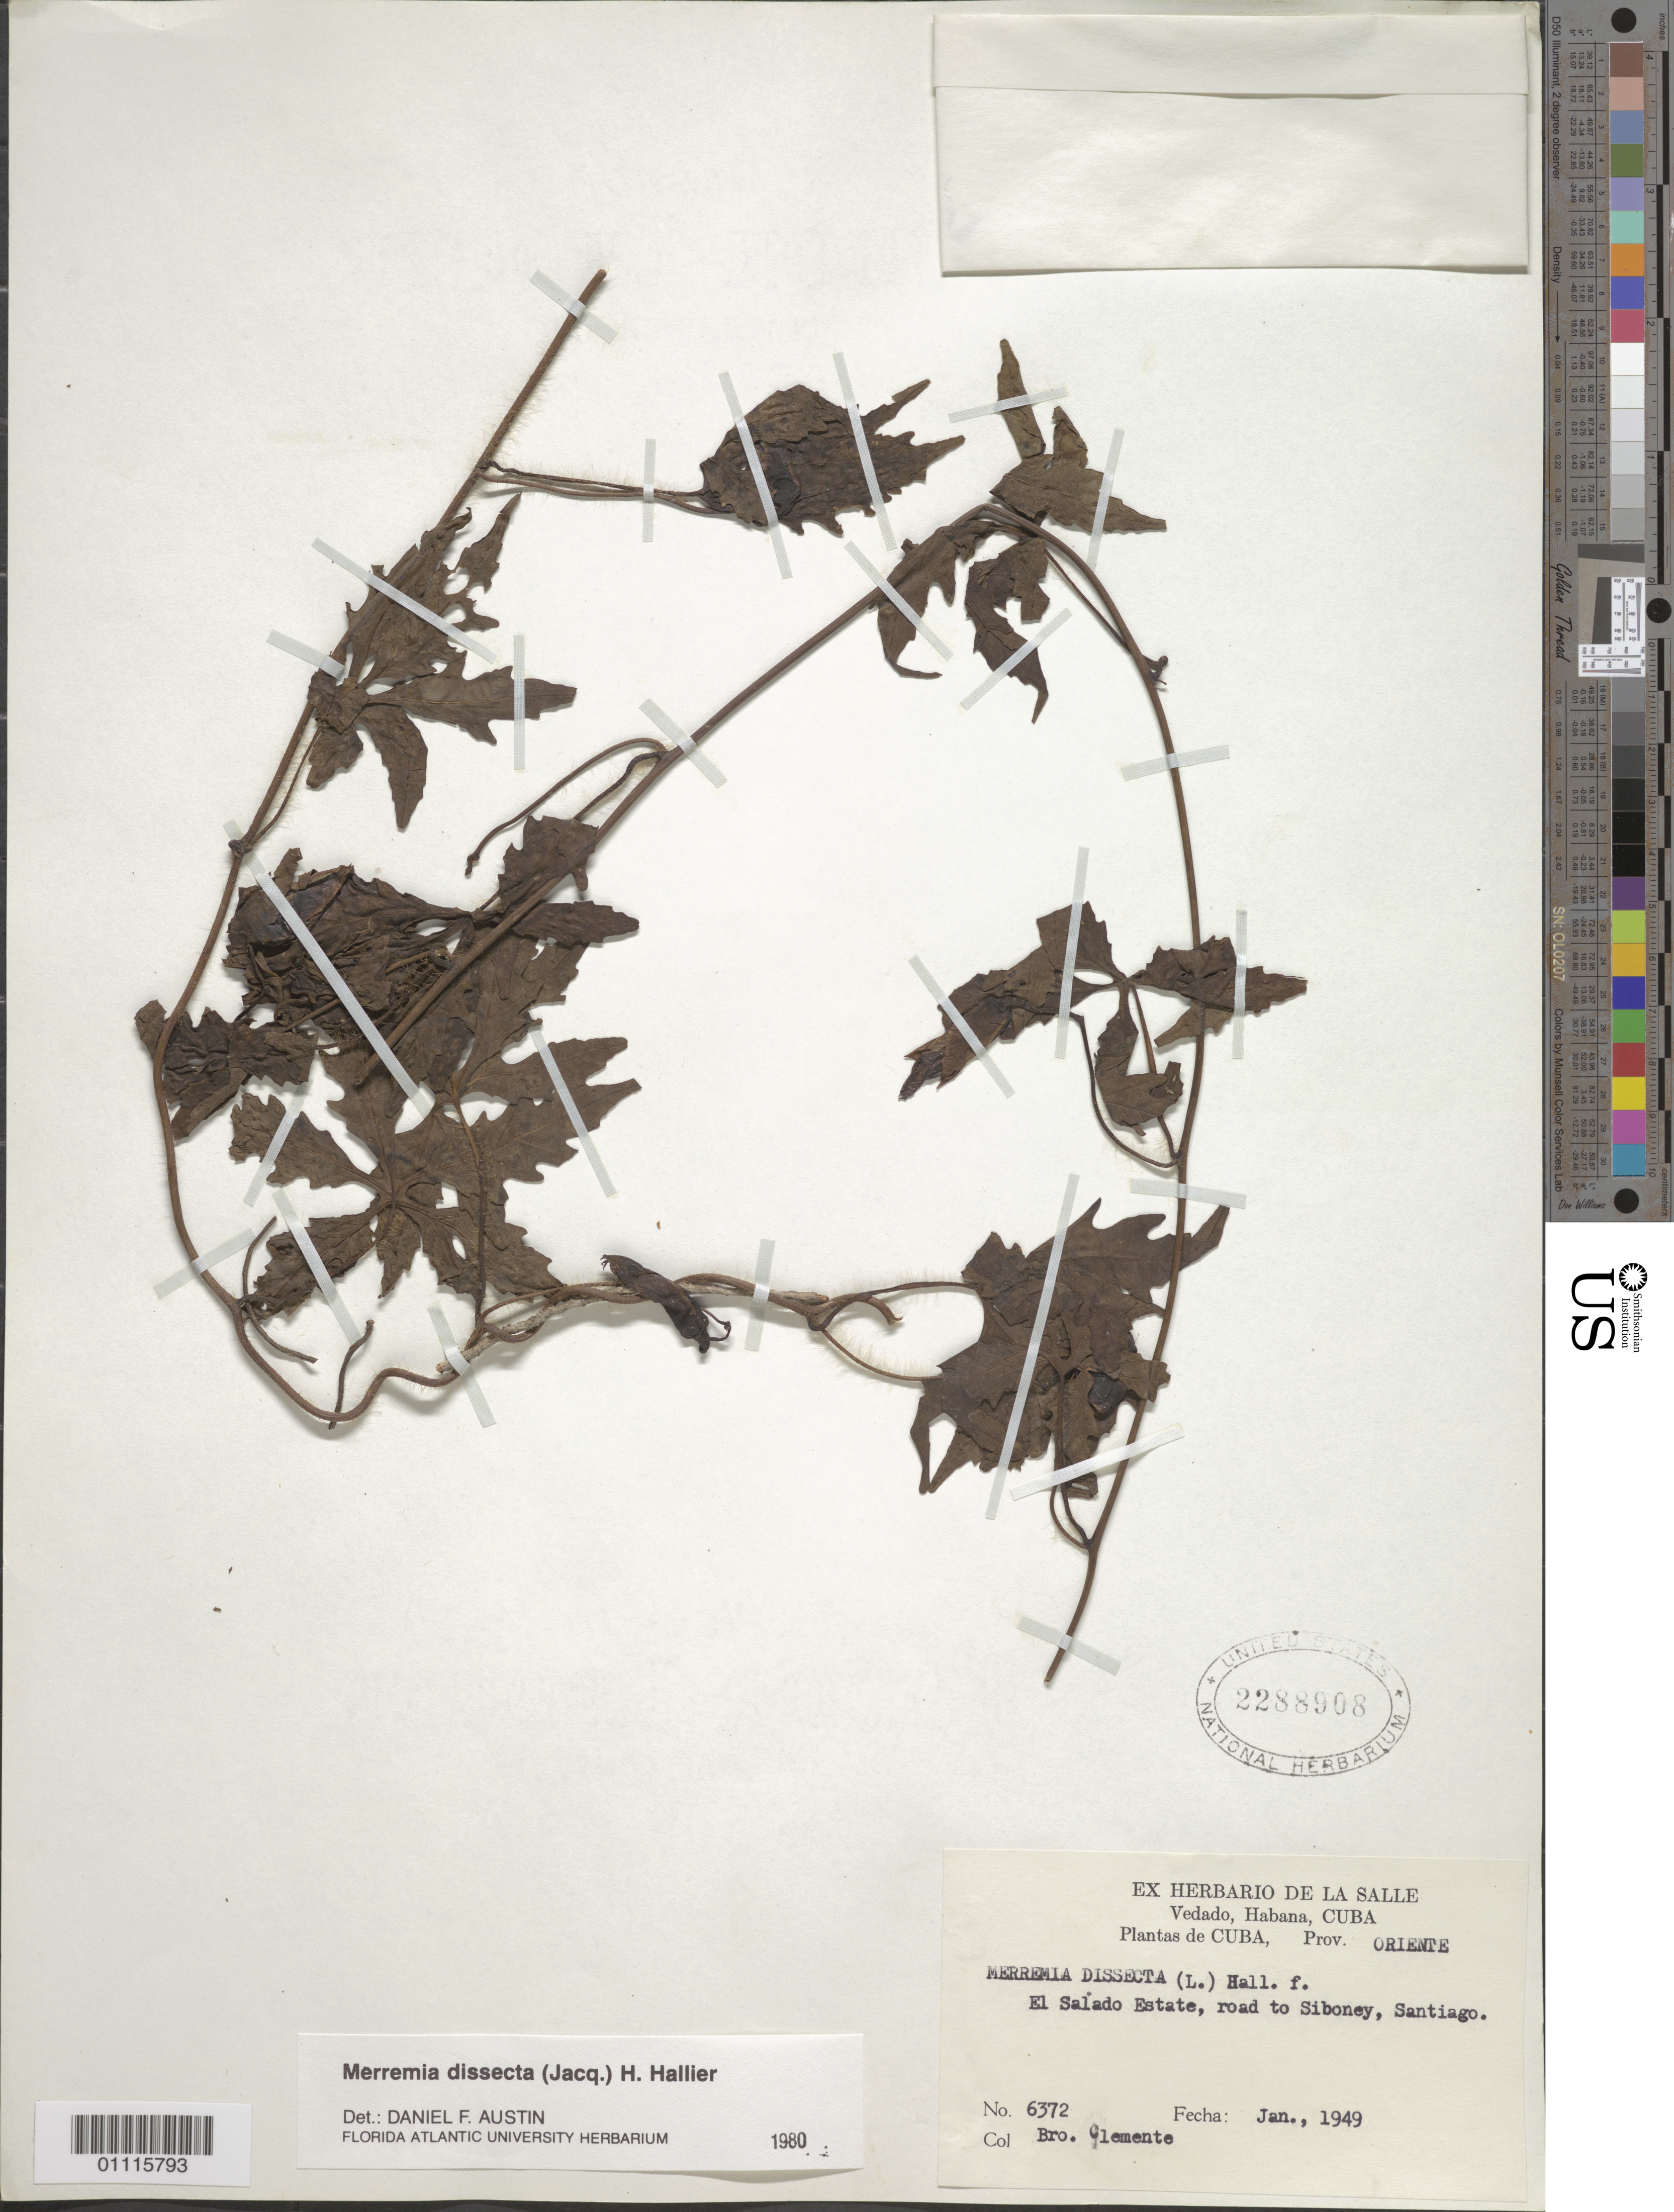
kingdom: Plantae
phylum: Tracheophyta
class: Magnoliopsida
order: Solanales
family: Convolvulaceae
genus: Distimake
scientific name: Distimake dissectus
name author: (Jacq.) A. R. Simões & Staples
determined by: Strong, Mark T., (BOT), Smithsonian Institution - National Museum of Natural History (UNITED STATES)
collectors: Bro. Clemente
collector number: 6372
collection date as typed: Jan 1949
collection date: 1949-01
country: Cuba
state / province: Santiago de Cuba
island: Cuba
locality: El Salado Estate, road to Siboney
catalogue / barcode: US 2288908